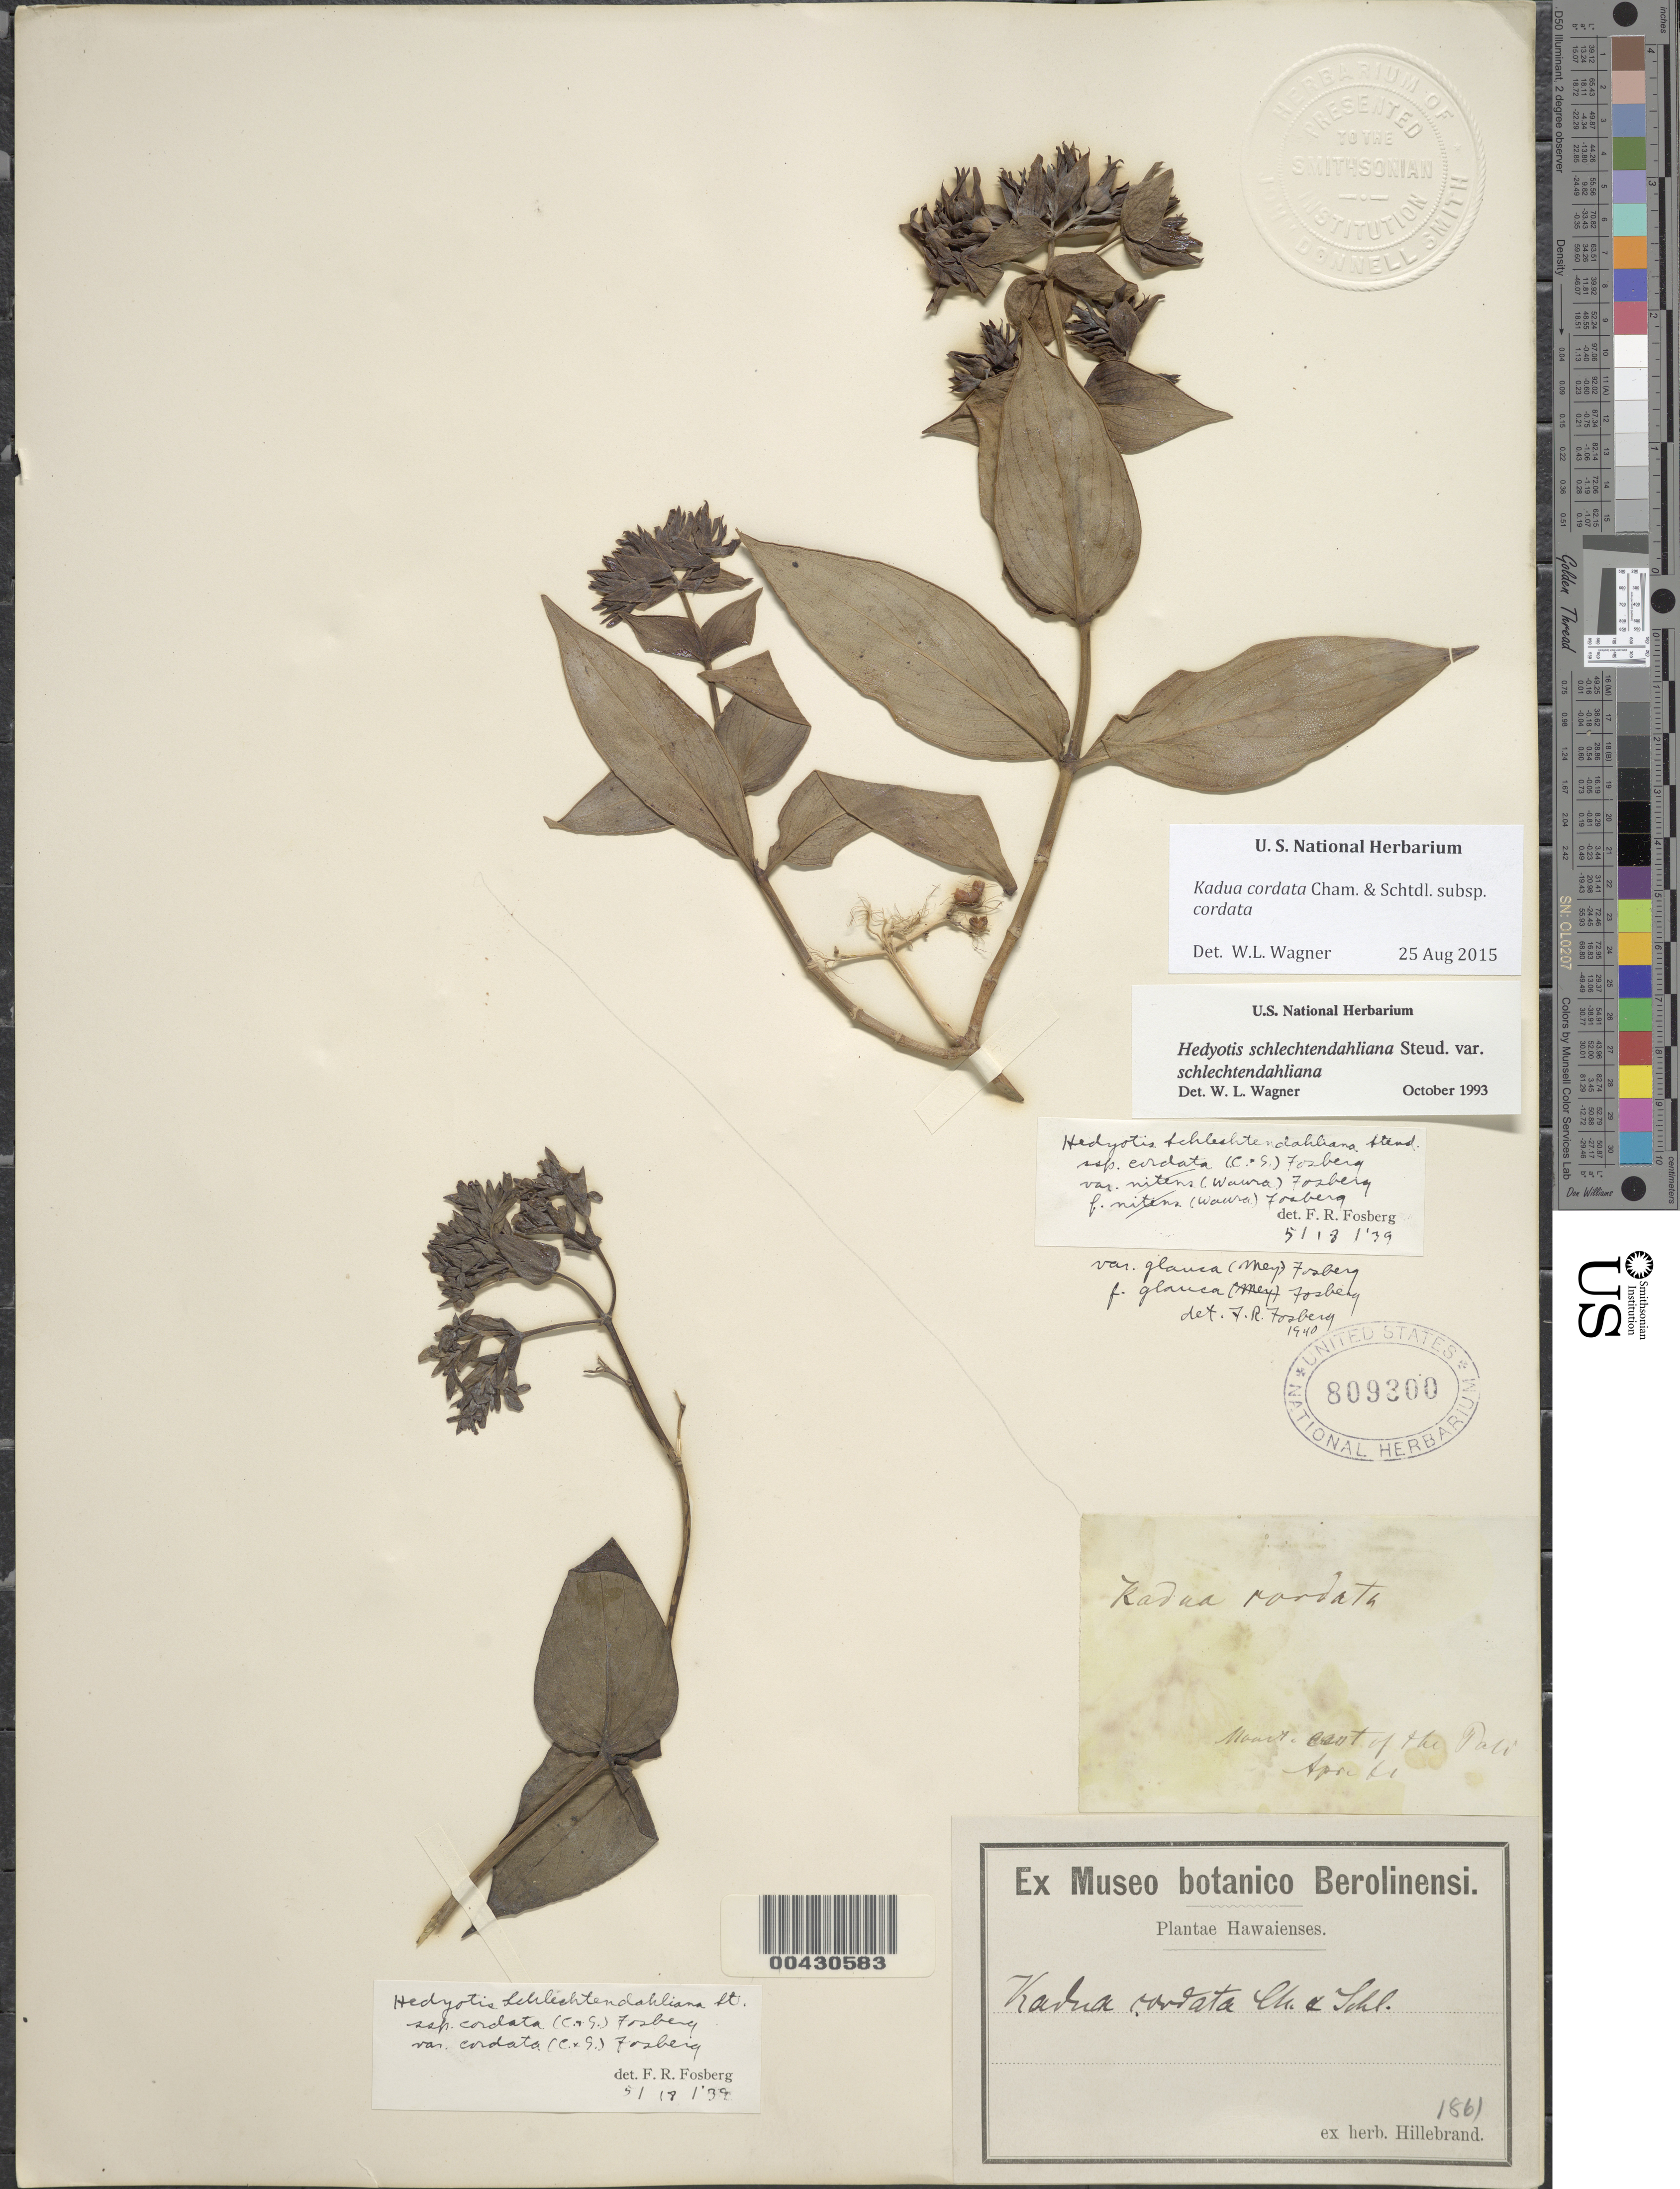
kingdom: Plantae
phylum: Tracheophyta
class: Magnoliopsida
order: Gentianales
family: Rubiaceae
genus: Kadua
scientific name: Kadua cordata subsp. cordata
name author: Cham. & Schltdl.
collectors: W. Hillebrand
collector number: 1861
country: United States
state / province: Hawaii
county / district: Hawaii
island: Hawaii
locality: Mount. east of the Pali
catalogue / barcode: US 809300